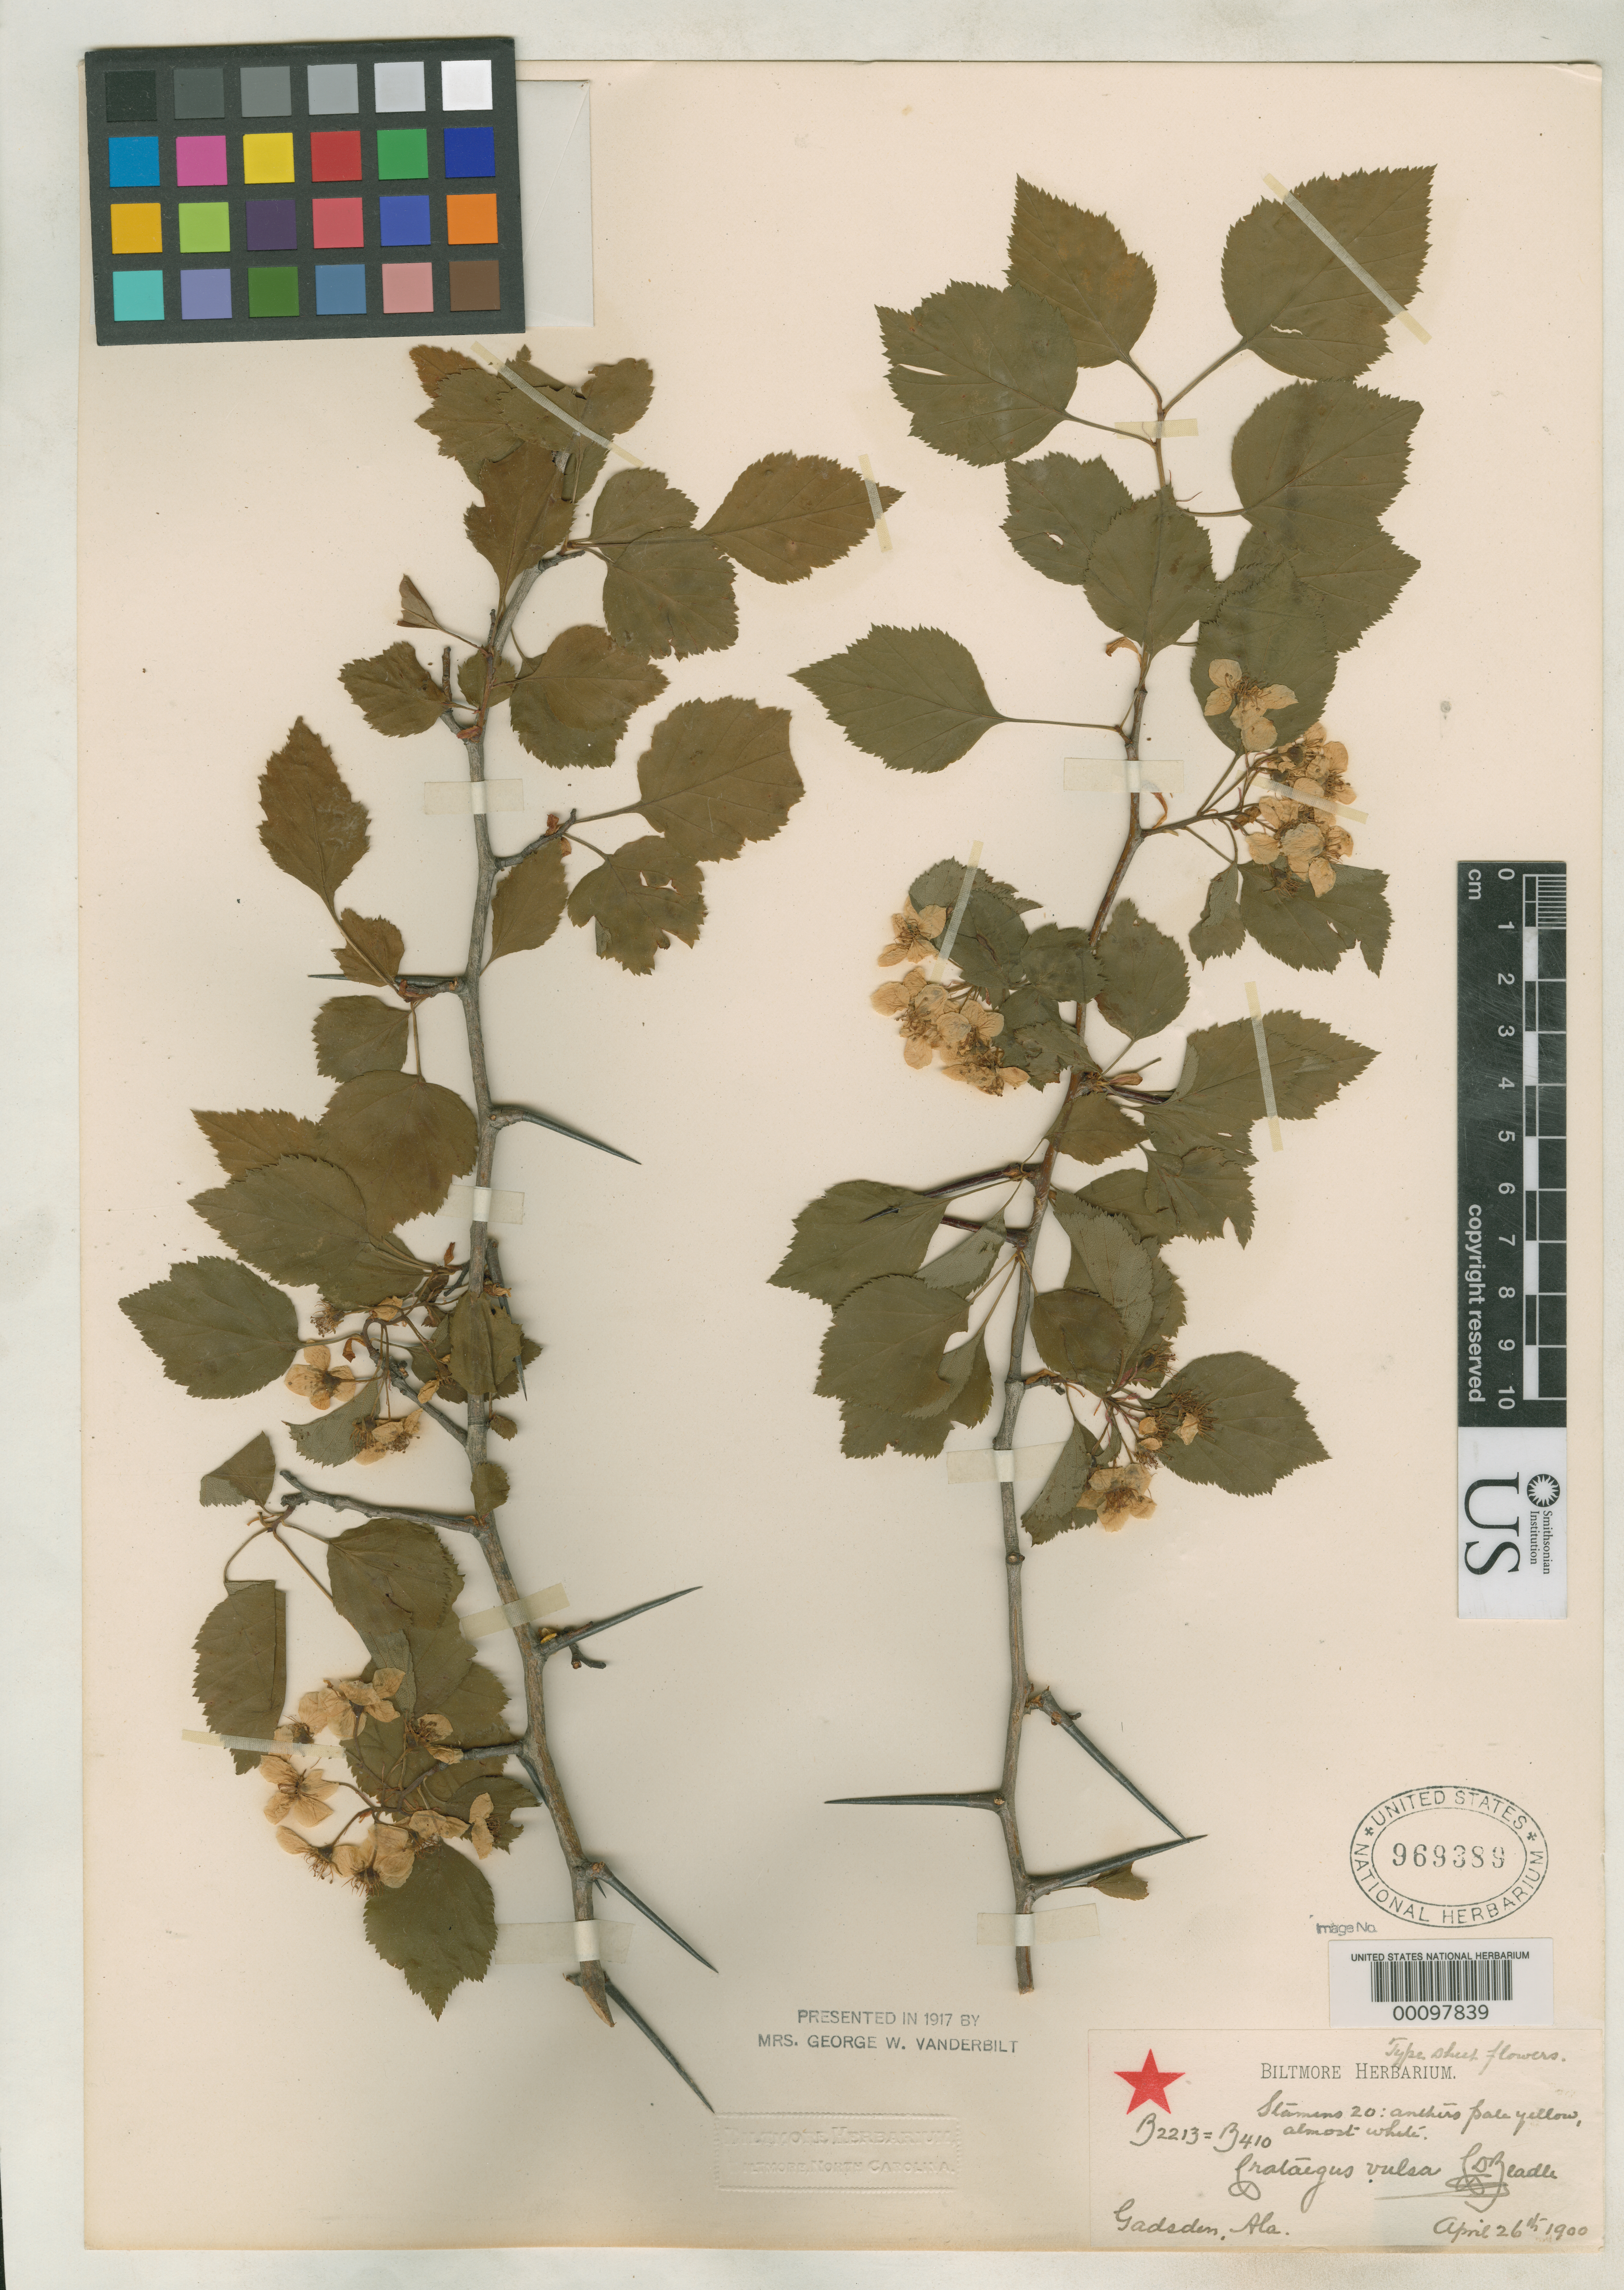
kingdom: Plantae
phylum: Tracheophyta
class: Magnoliopsida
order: Rosales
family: Rosaceae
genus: Crataegus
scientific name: Crataegus vulsa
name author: Beadle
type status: Syntype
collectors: ex herb. Biltmore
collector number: B 1281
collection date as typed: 19 Sep 1899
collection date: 1899-09-19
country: United States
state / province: Alabama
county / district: Etowah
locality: Gadsden.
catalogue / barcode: US 969389